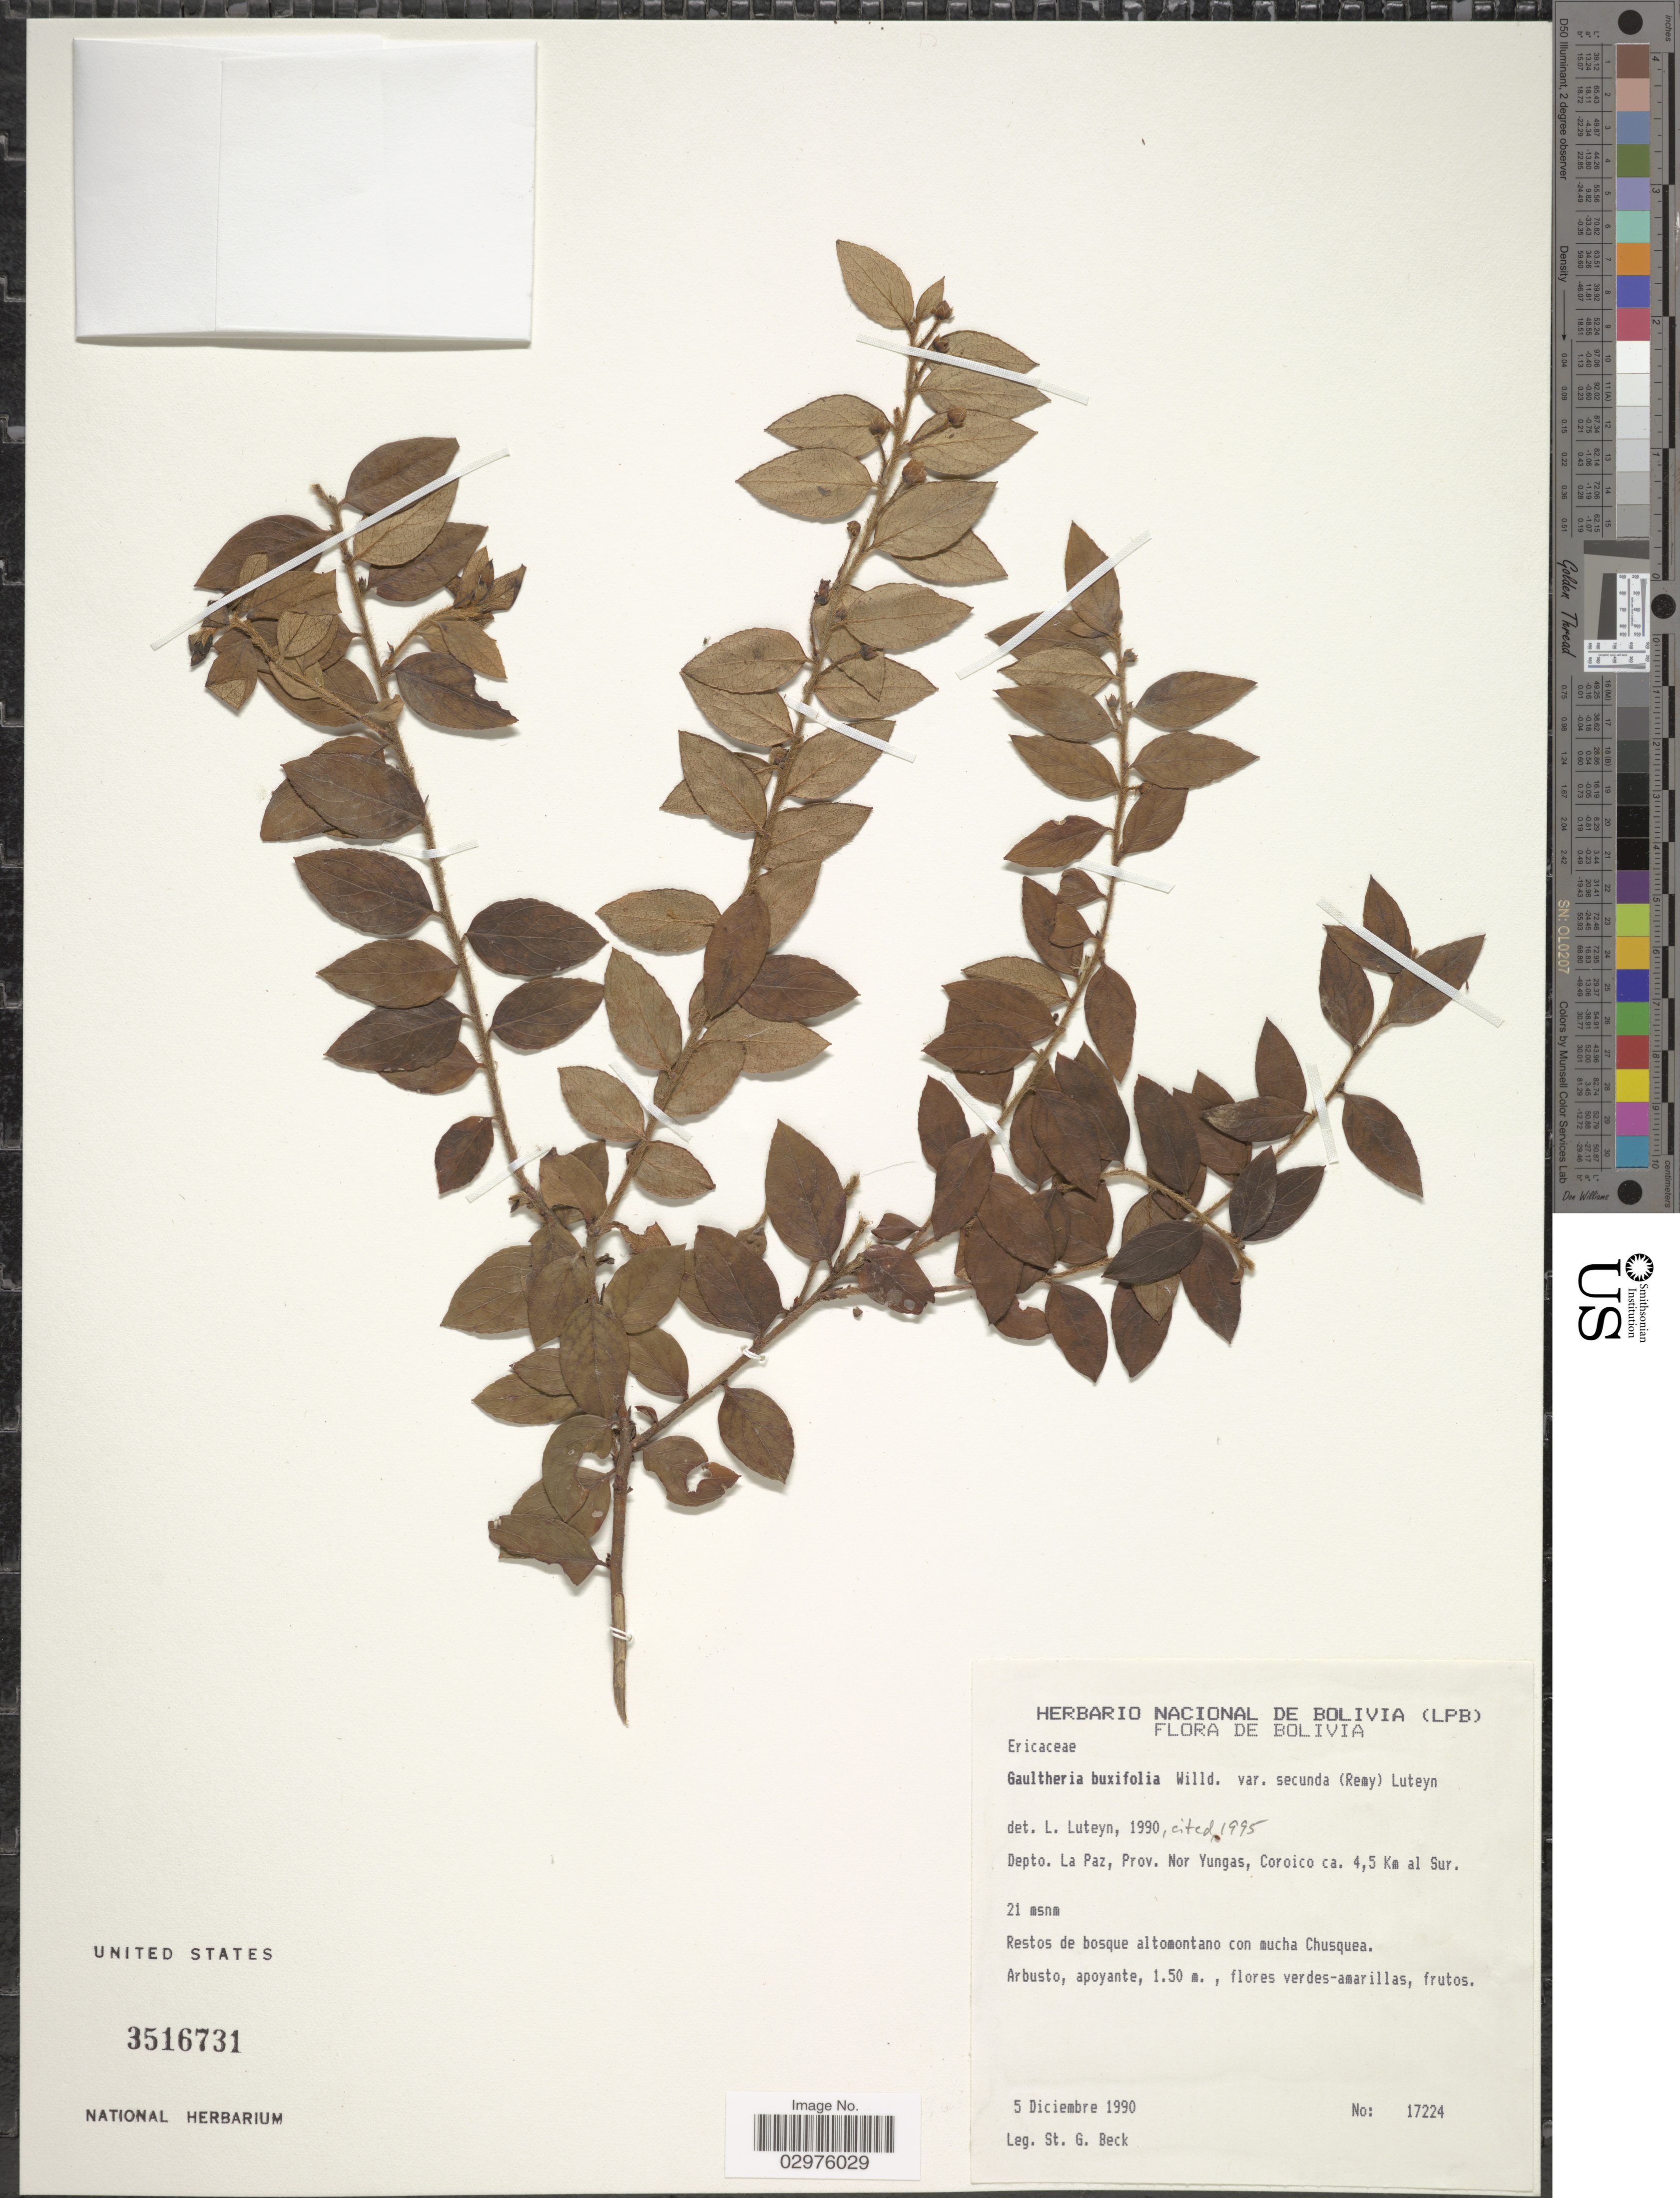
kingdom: Plantae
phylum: Tracheophyta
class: Magnoliopsida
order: Ericales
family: Ericaceae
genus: Gaultheria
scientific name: Gaultheria buxifolia var. secunda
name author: (J. Rémy) Luteyn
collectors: S. Beck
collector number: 17224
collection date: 1990-12-05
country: Bolivia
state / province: La Paz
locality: Depto. La Paz, Nor Yungas, Coroica ca. 4,5 Km al Sur.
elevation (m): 21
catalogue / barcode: US 3516731